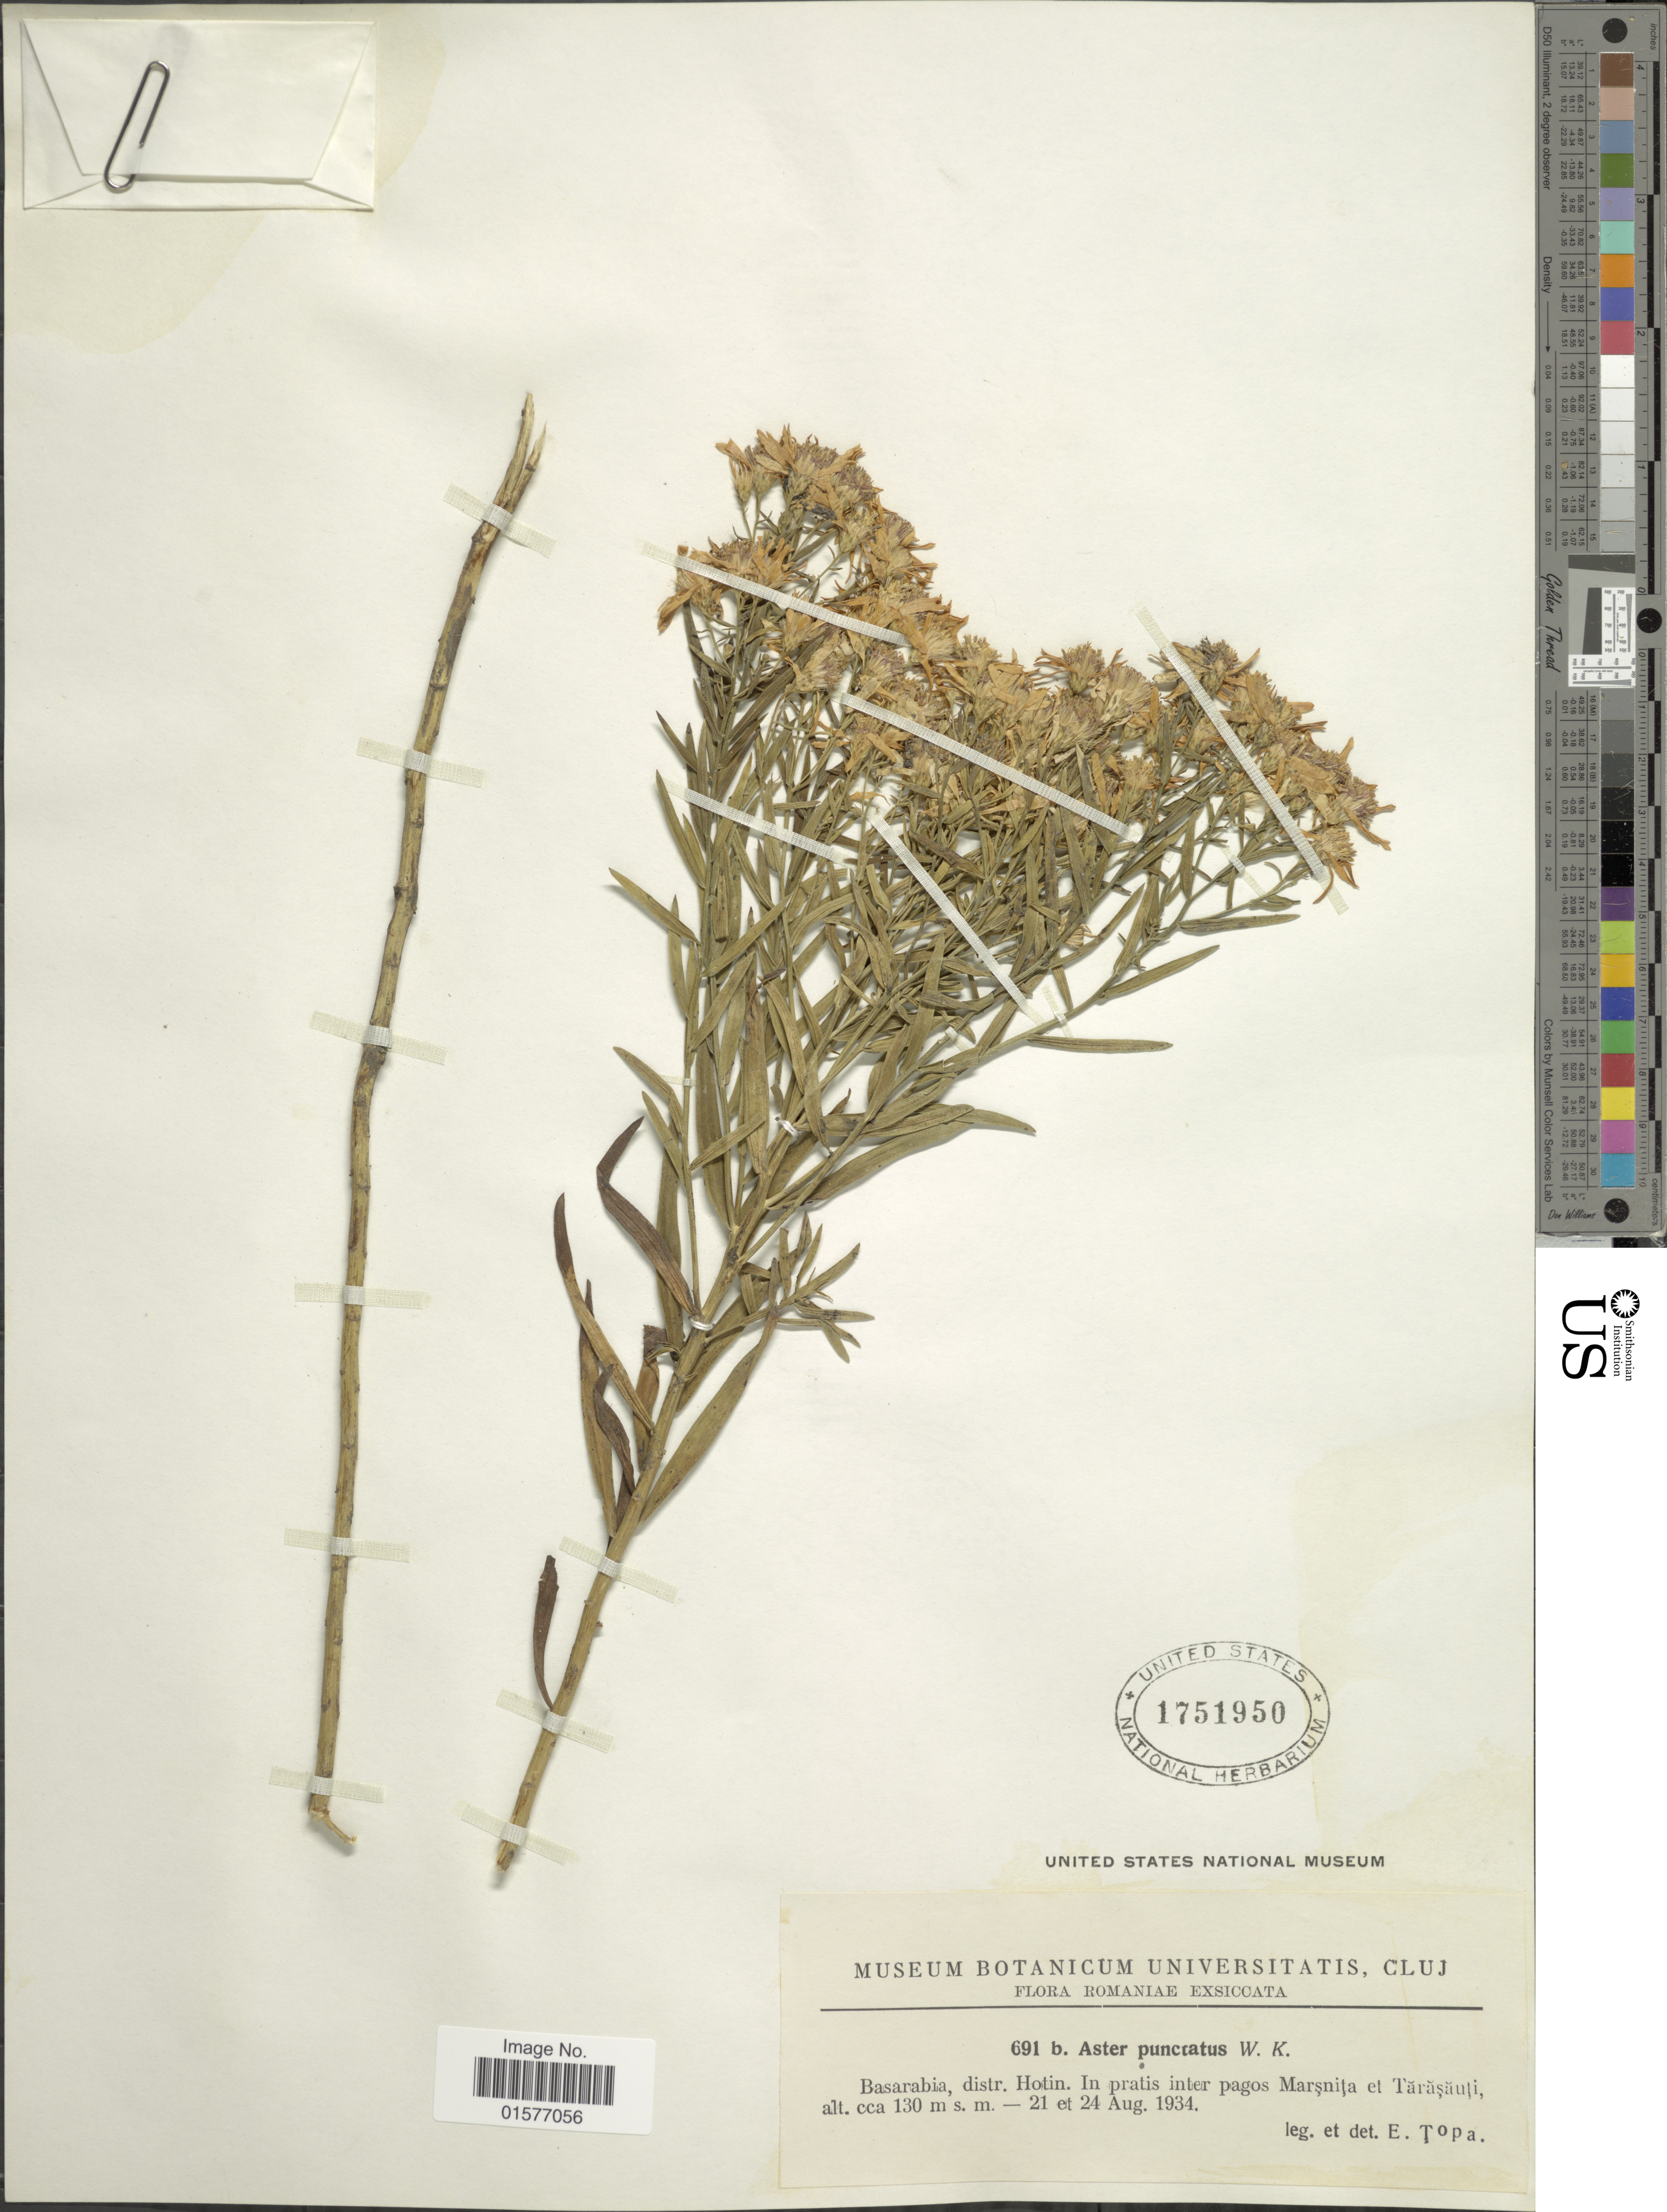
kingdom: Plantae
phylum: Tracheophyta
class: Magnoliopsida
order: Asterales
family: Asteraceae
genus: Linosyris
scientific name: Linosyris punctata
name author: (Moench) DC.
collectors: E. Topa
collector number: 691b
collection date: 1934-08-21/1934-08-24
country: Romania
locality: Basarabia, distr. Hotin. In pratis inter pagos Marsnita et tarasauti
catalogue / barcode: US 1751950